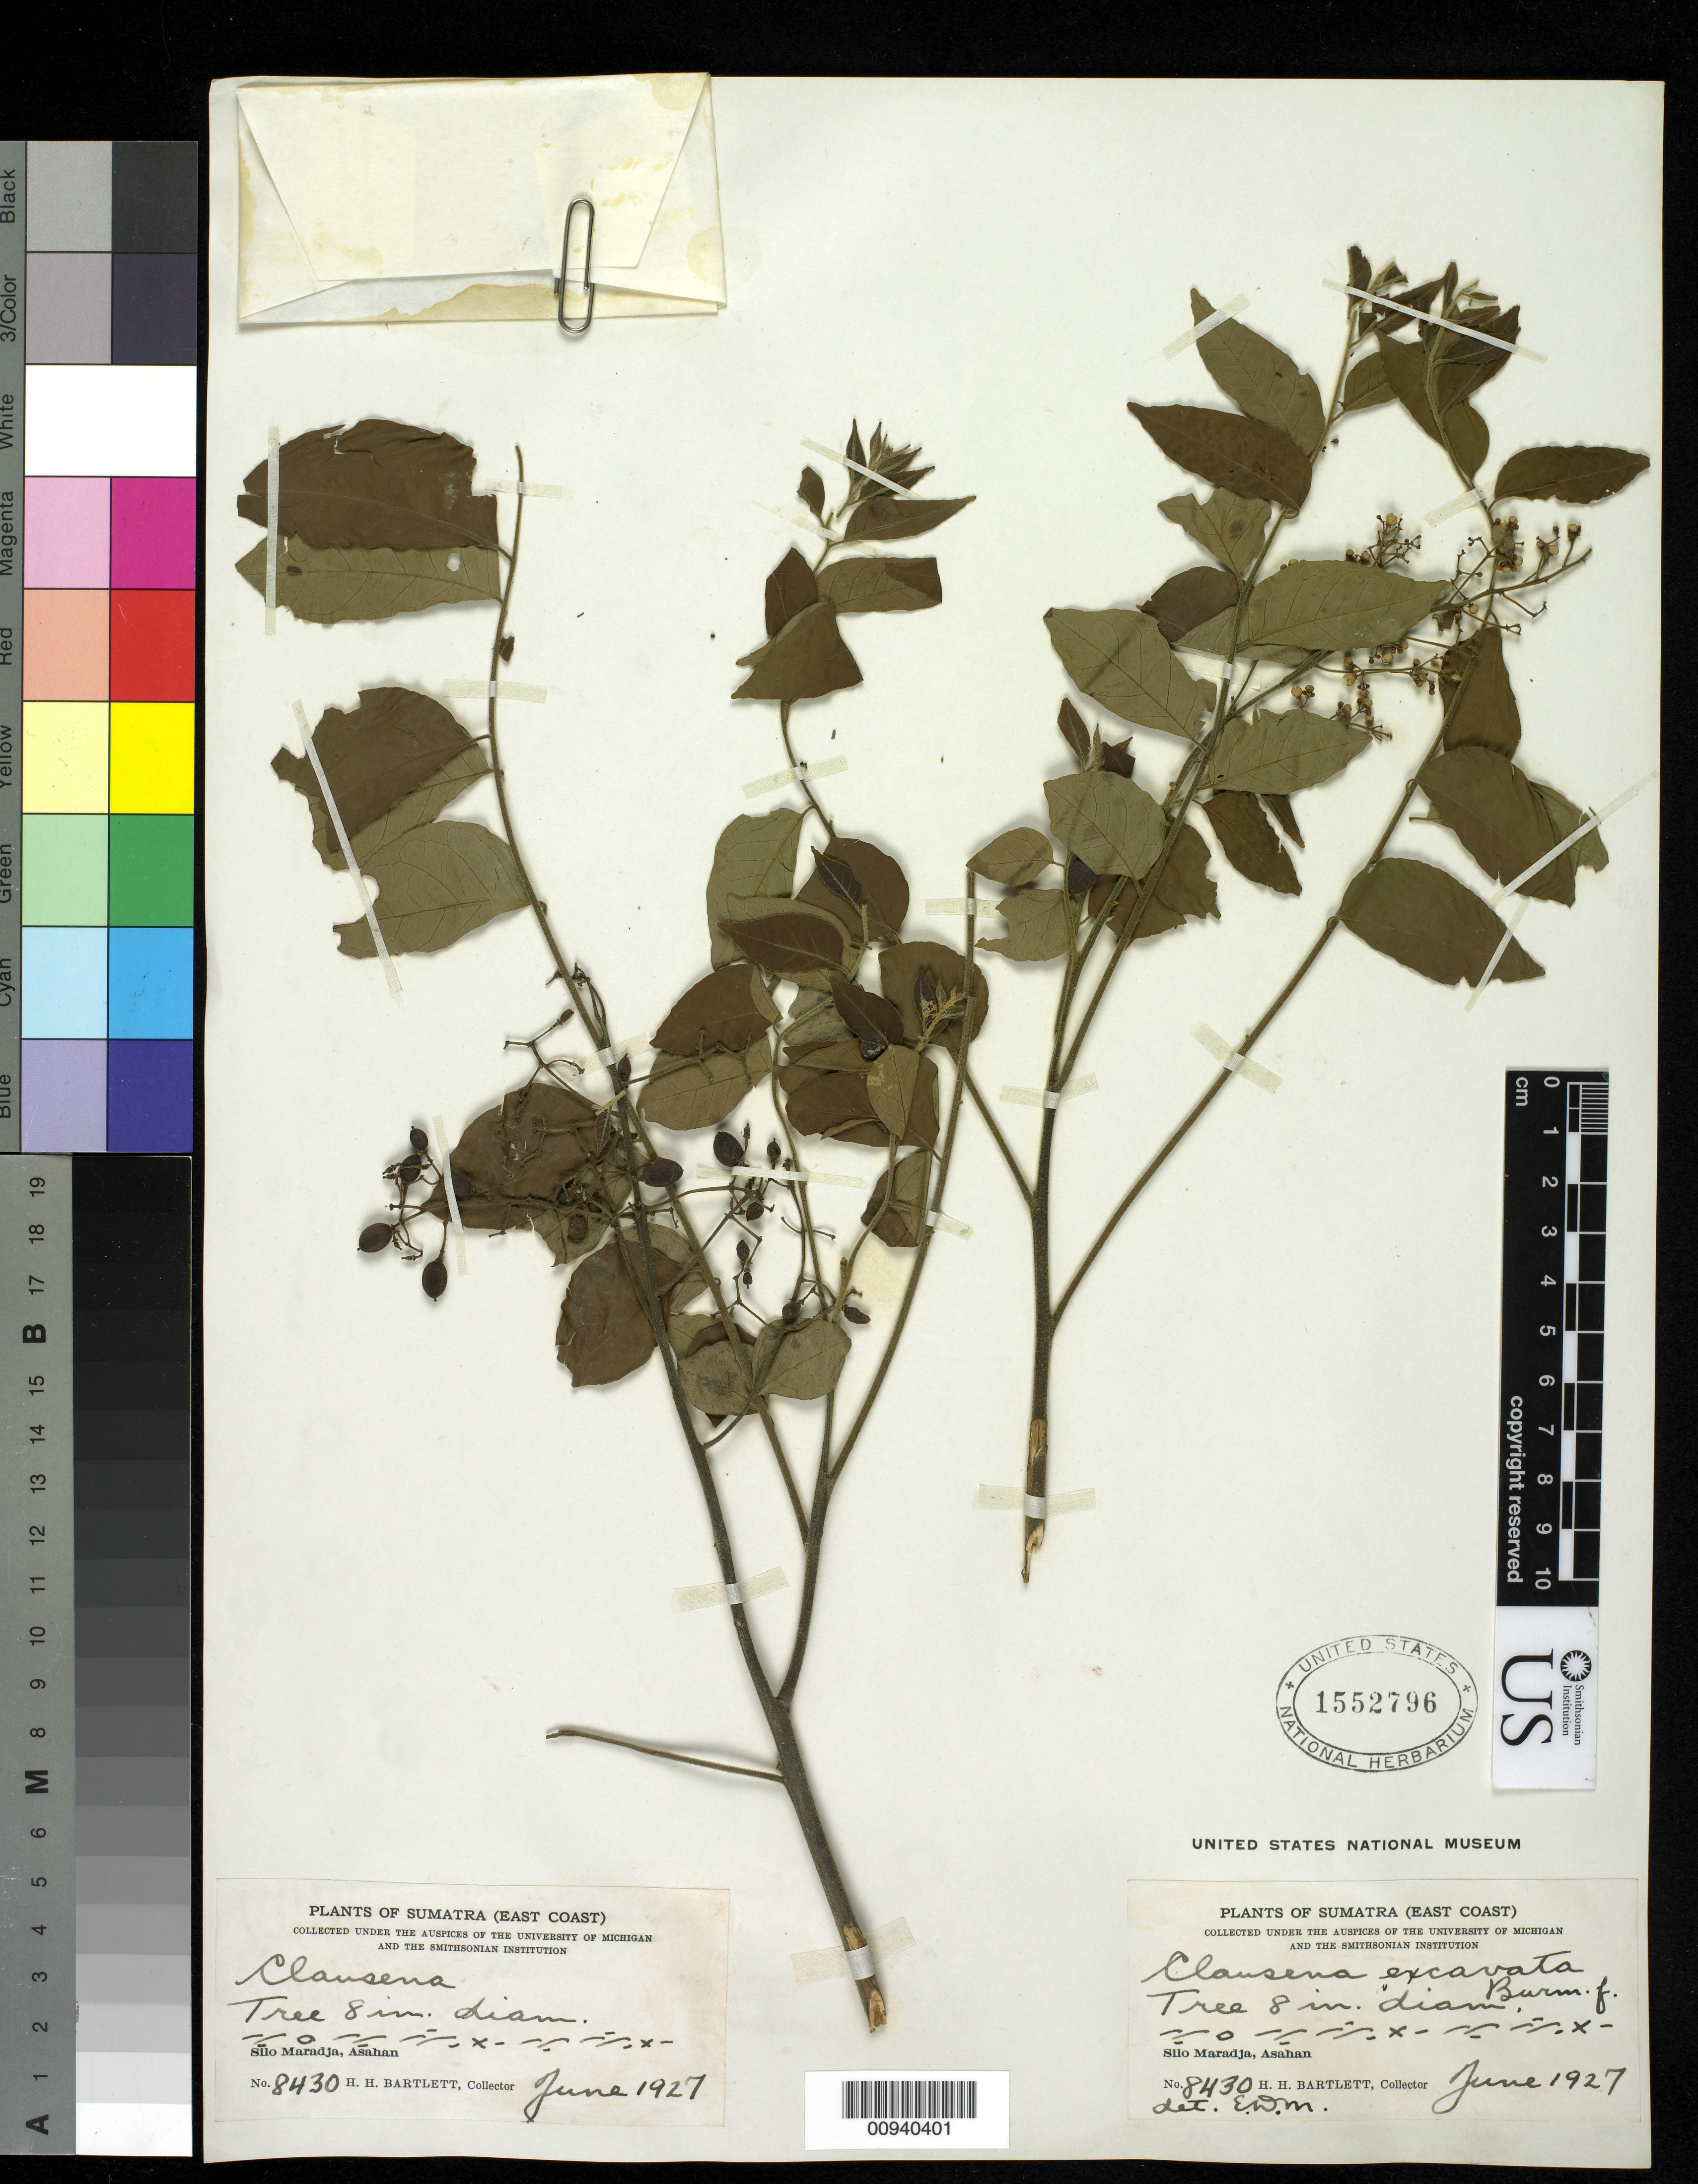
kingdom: Plantae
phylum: Tracheophyta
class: Magnoliopsida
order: Sapindales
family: Rutaceae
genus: Clausena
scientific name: Clausena excavata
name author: Burm. f.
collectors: H. H. Bartlett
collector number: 8430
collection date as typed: Jun 1927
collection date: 1927-06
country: Indonesia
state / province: Sumatra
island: Sumatra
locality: Silo Maradja, Asahan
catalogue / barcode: US 1552796